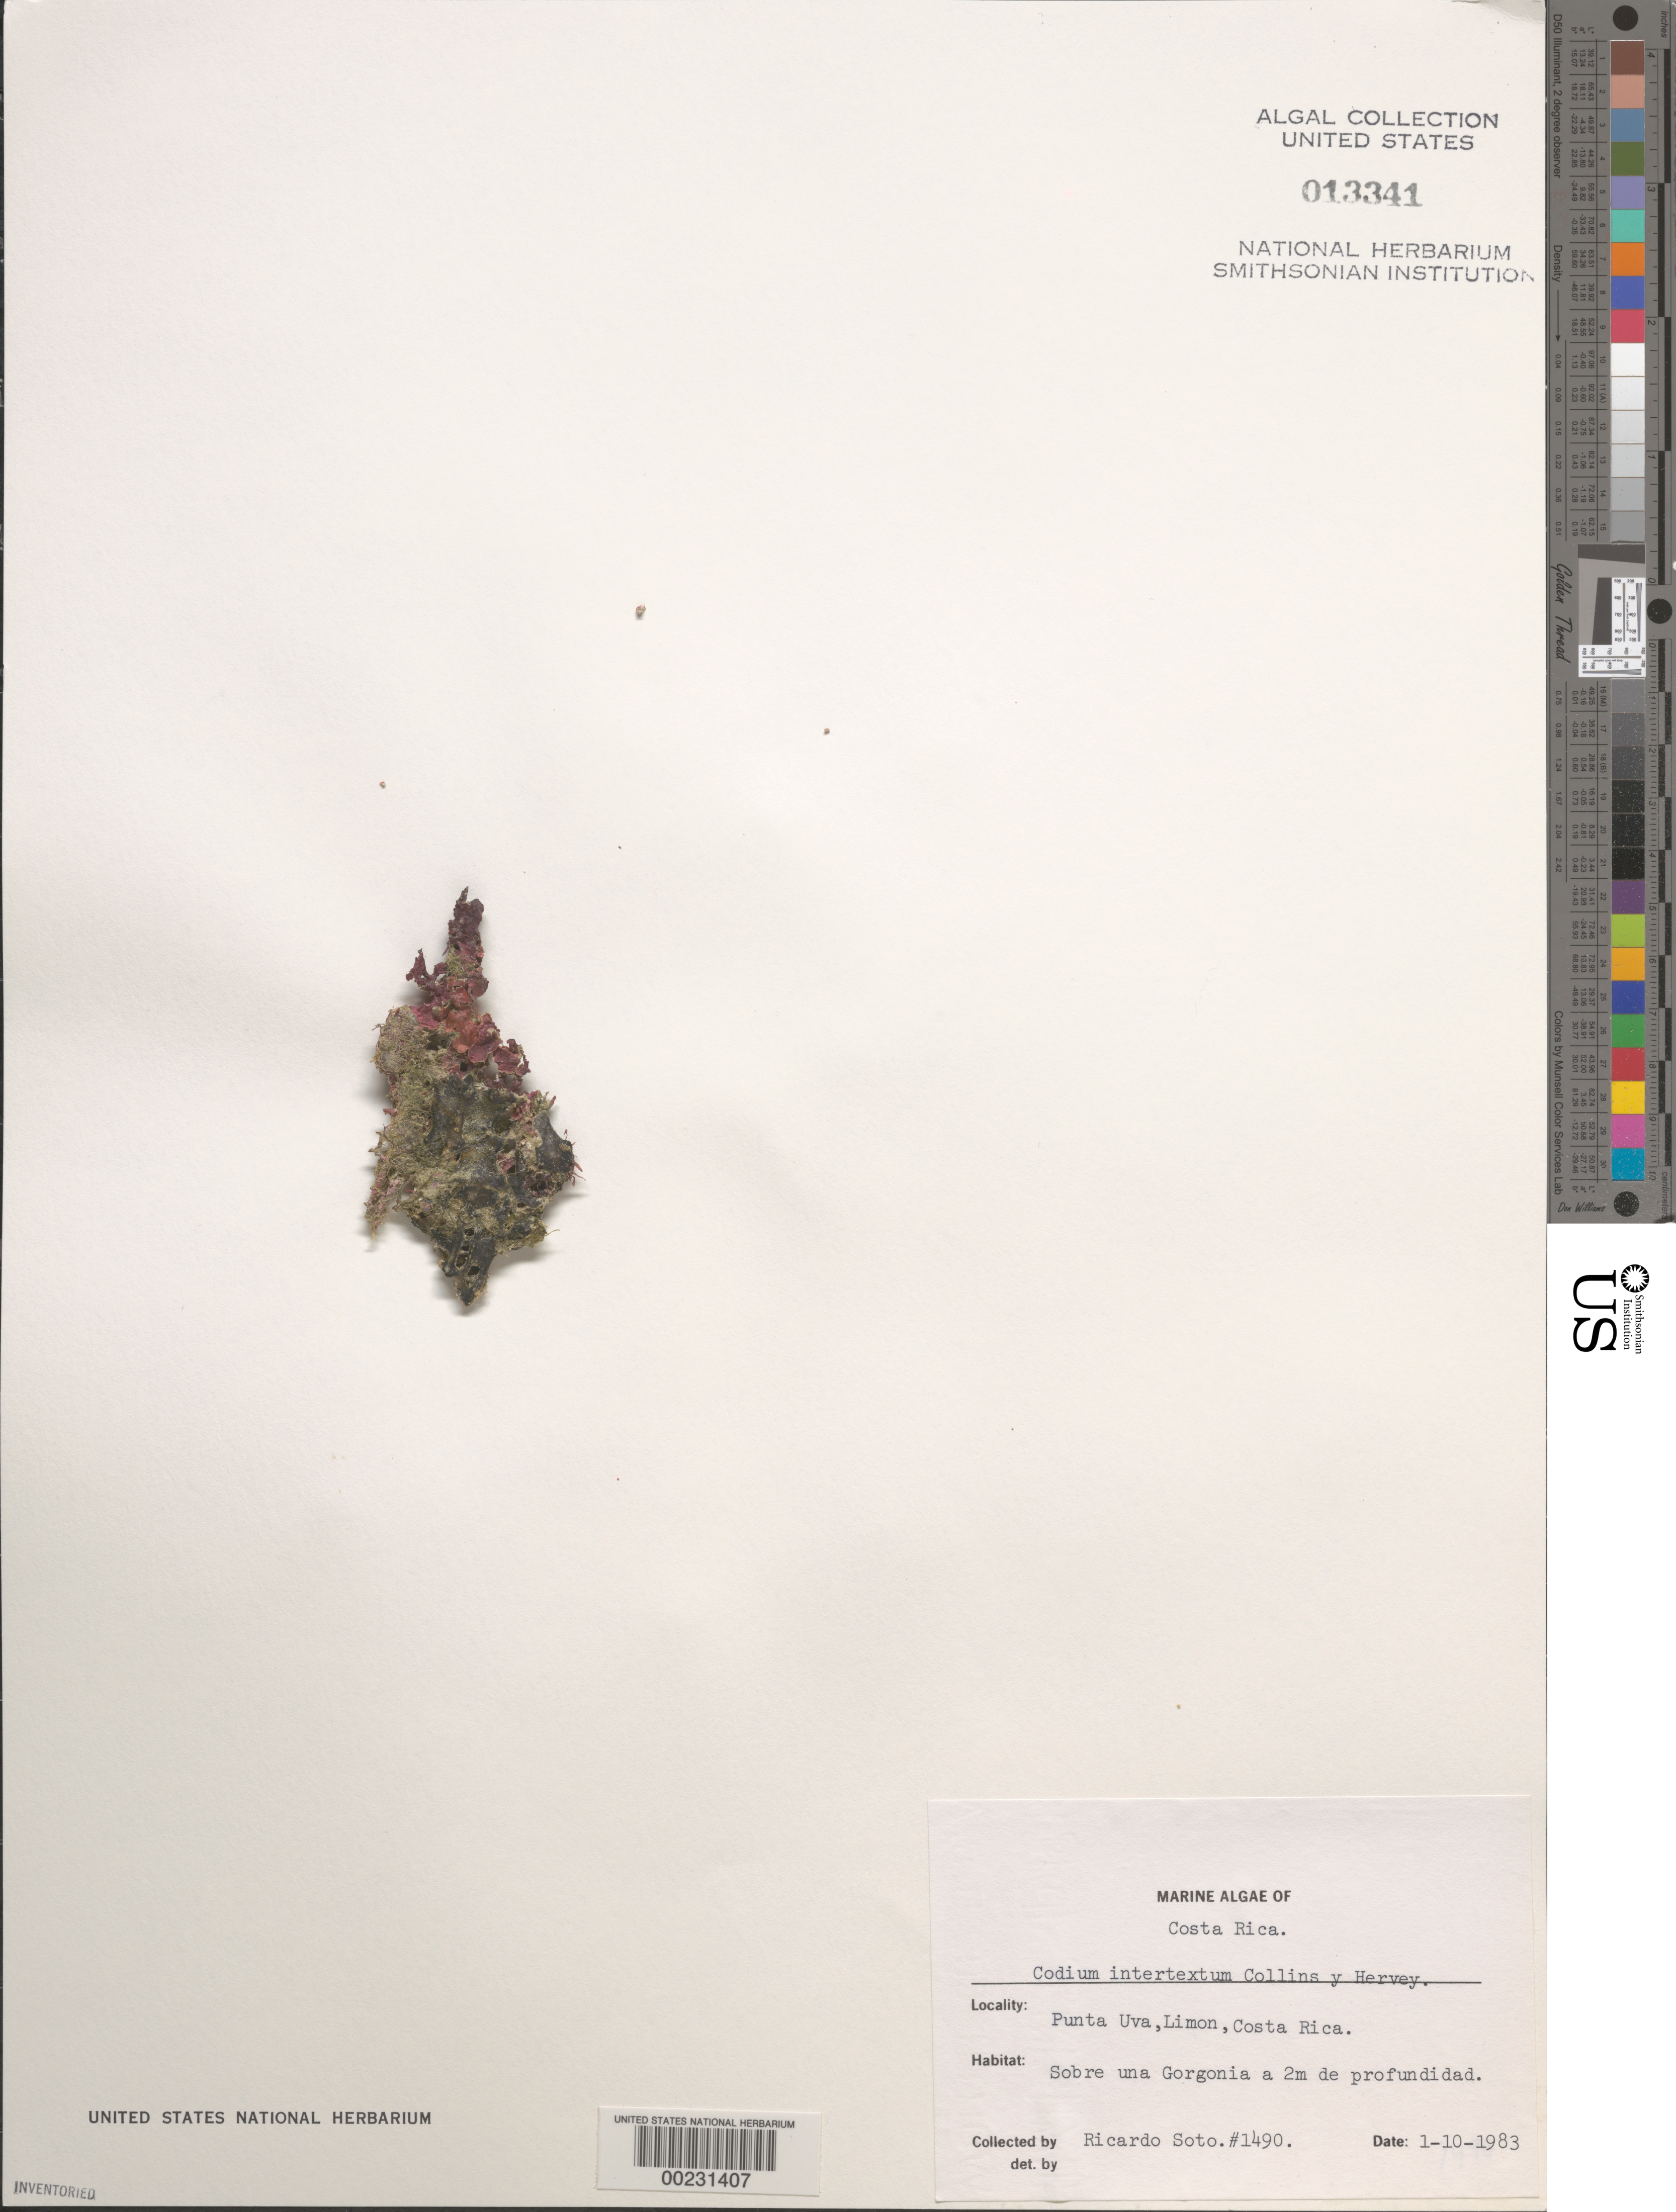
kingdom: Plantae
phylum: Chlorophyta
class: Ulvophyceae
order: Bryopsidales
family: Codiaceae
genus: Codium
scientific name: Codium intertextum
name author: Collins & Herv.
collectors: R. Soto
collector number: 1490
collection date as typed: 01 Oct 1983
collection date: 1983-10-01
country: Costa Rica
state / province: Limón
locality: Punta uva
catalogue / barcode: US 13341